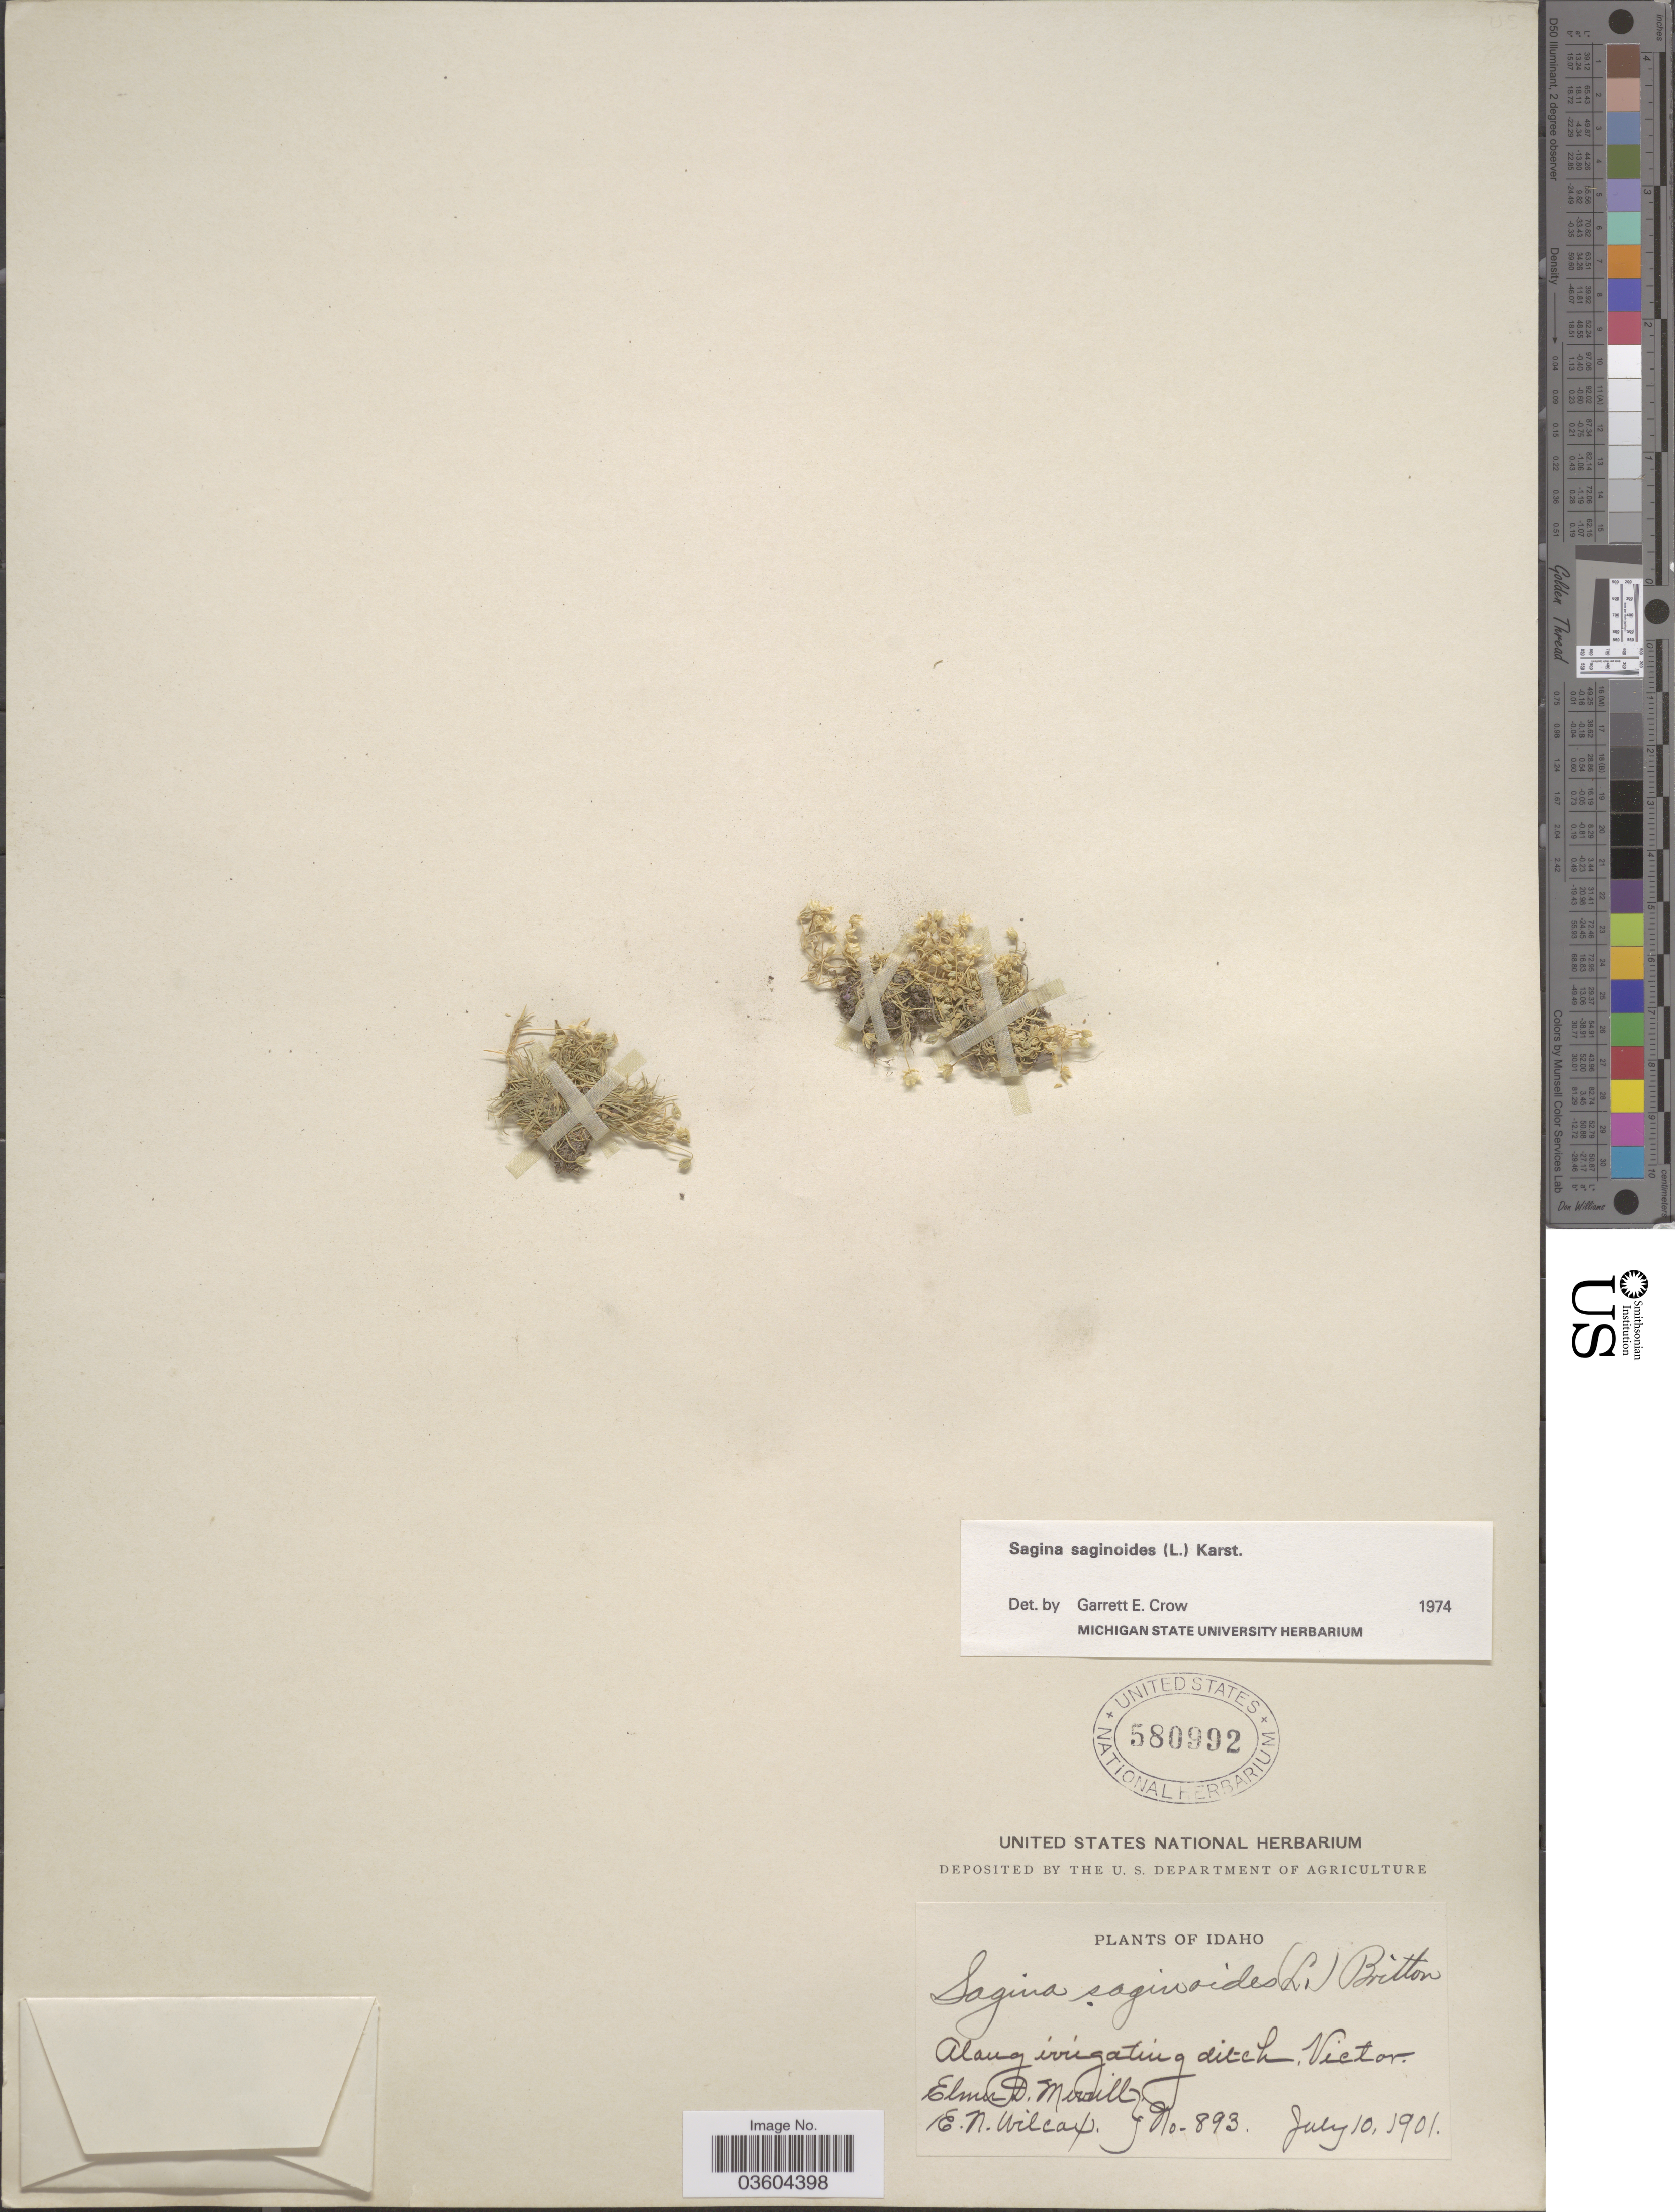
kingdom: Plantae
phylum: Tracheophyta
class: Magnoliopsida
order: Caryophyllales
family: Caryophyllaceae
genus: Sagina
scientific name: Sagina saginoides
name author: (L.) H. Karst.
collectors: E. D. Merrill & E. Wilcox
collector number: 893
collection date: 1901-07-10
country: United States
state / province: Idaho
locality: Along irrigating ditch, Victor.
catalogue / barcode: US 580992